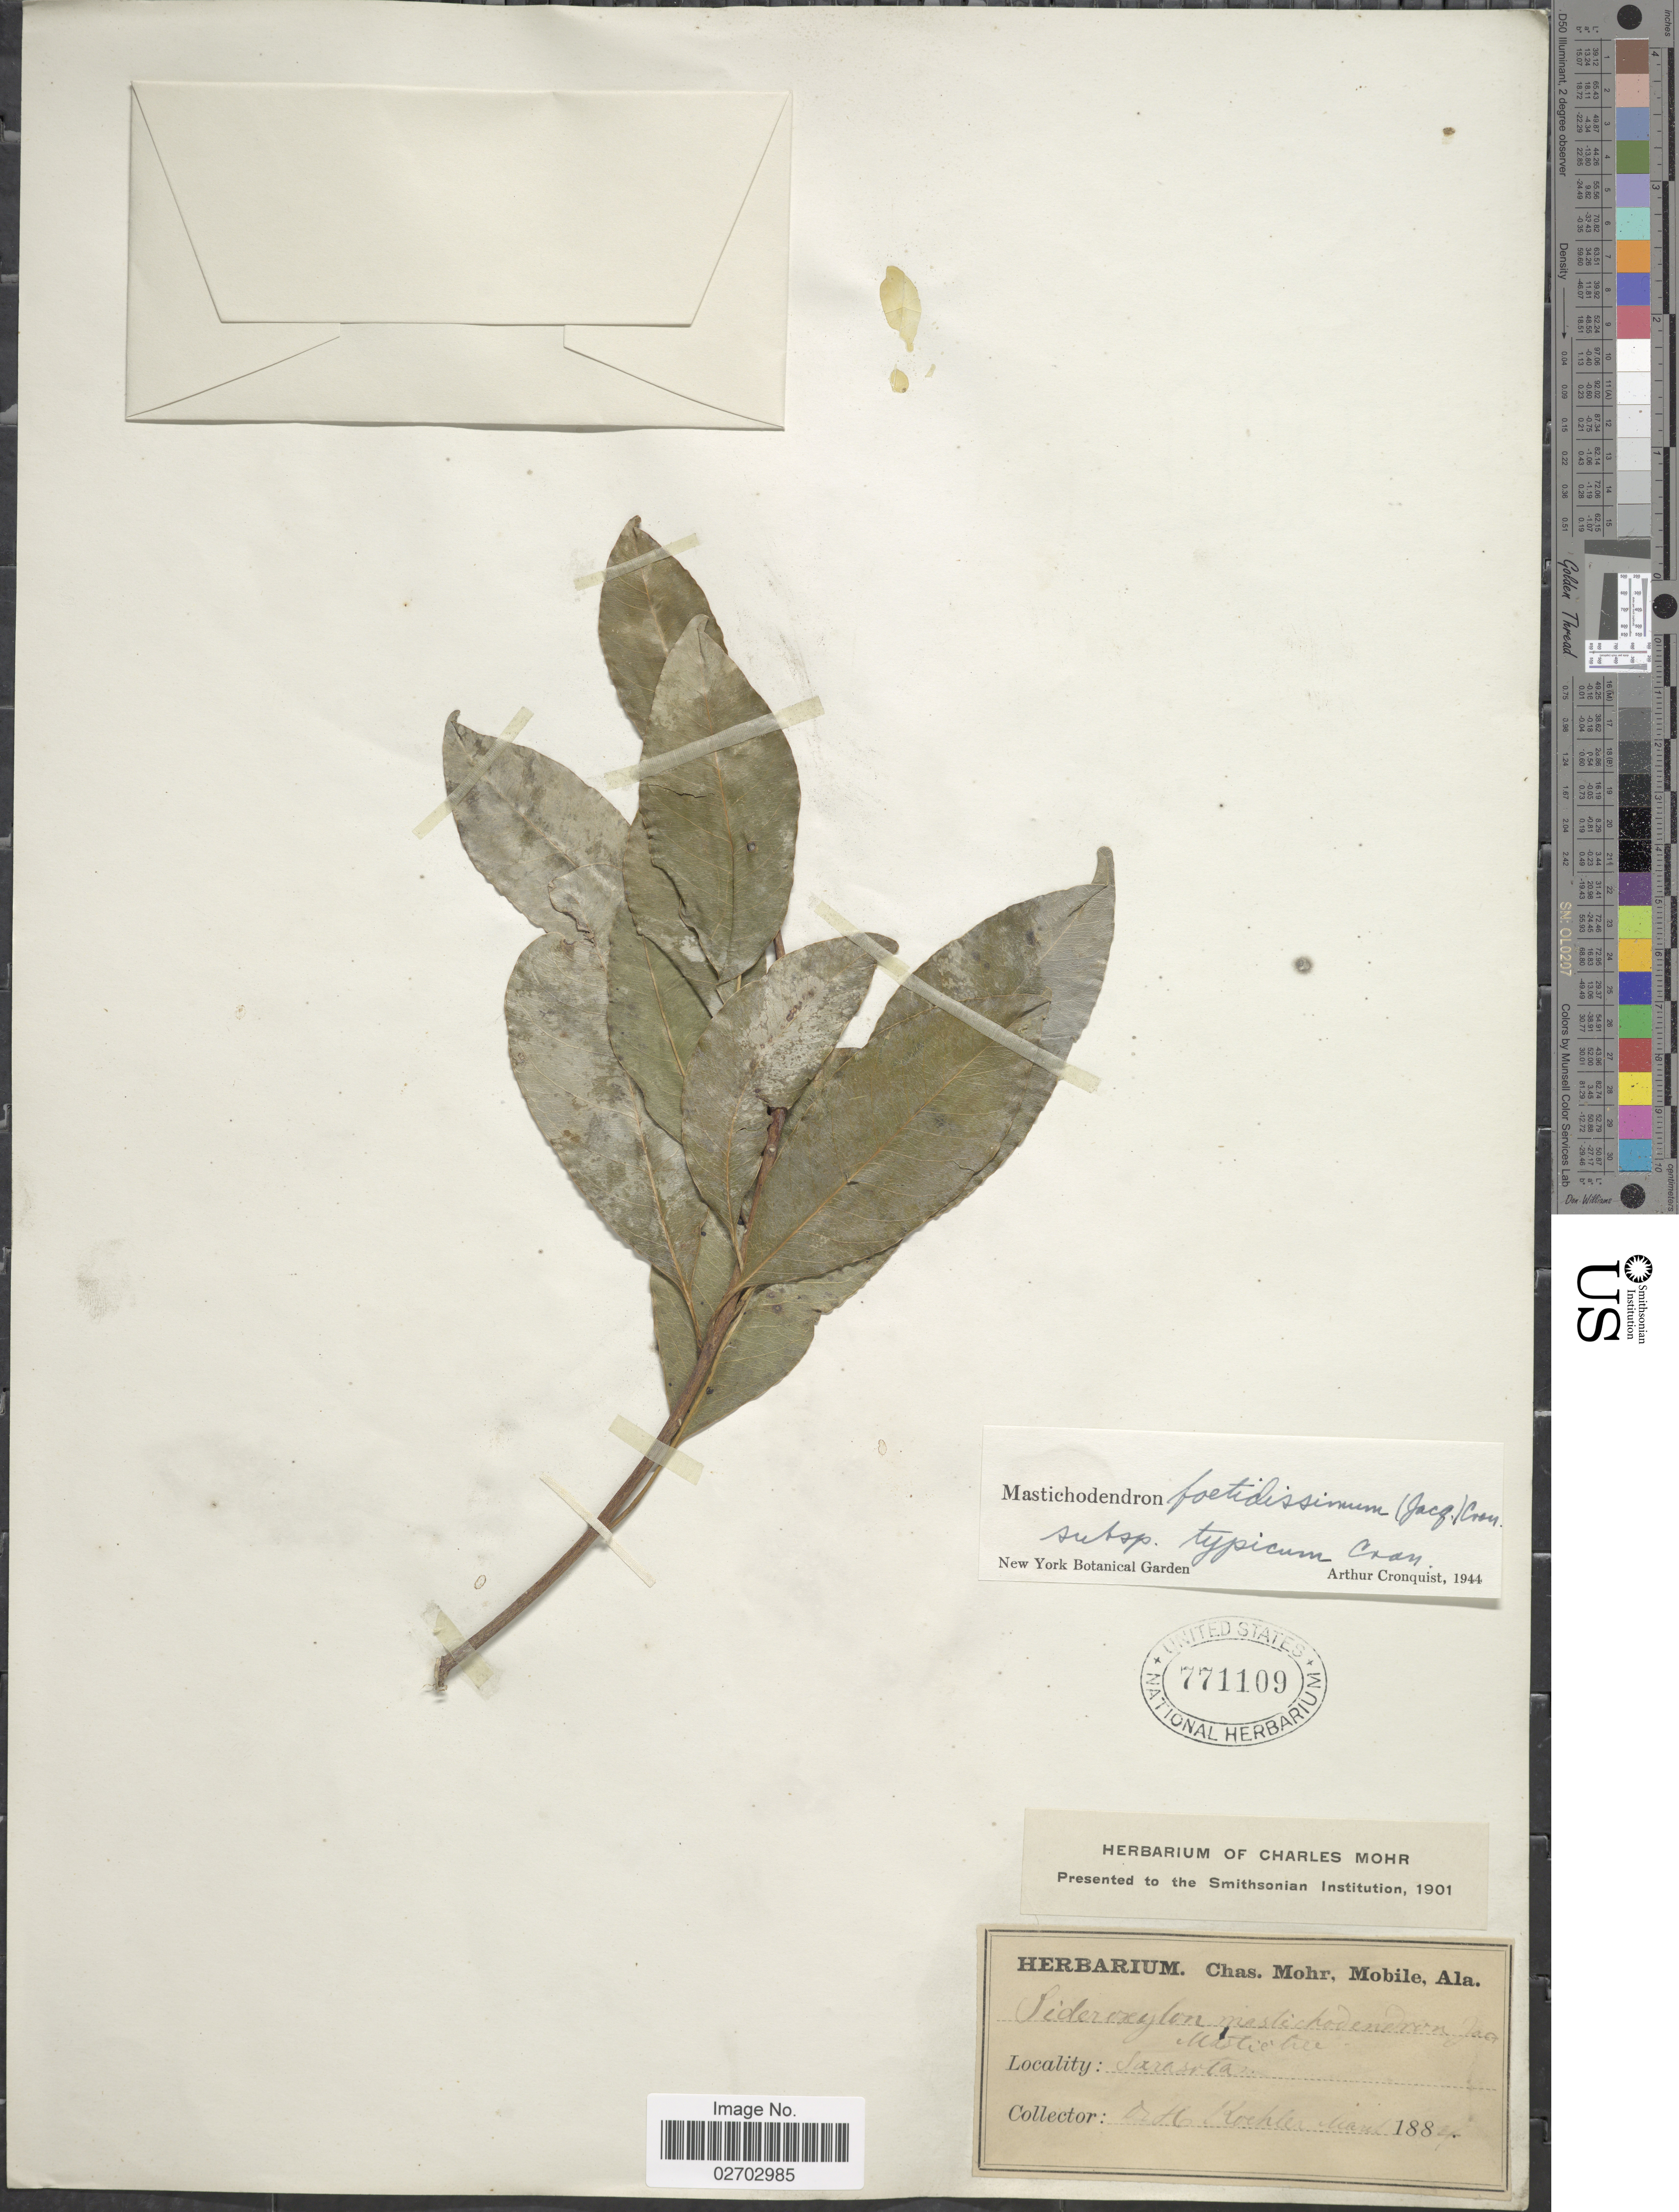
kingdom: Plantae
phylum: Tracheophyta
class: Magnoliopsida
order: Ericales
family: Sapotaceae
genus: Sideroxylon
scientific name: Sideroxylon foetidissimum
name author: Jacq.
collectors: H. Koehler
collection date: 1884-03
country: United States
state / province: Florida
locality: Sarasota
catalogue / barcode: US 771109